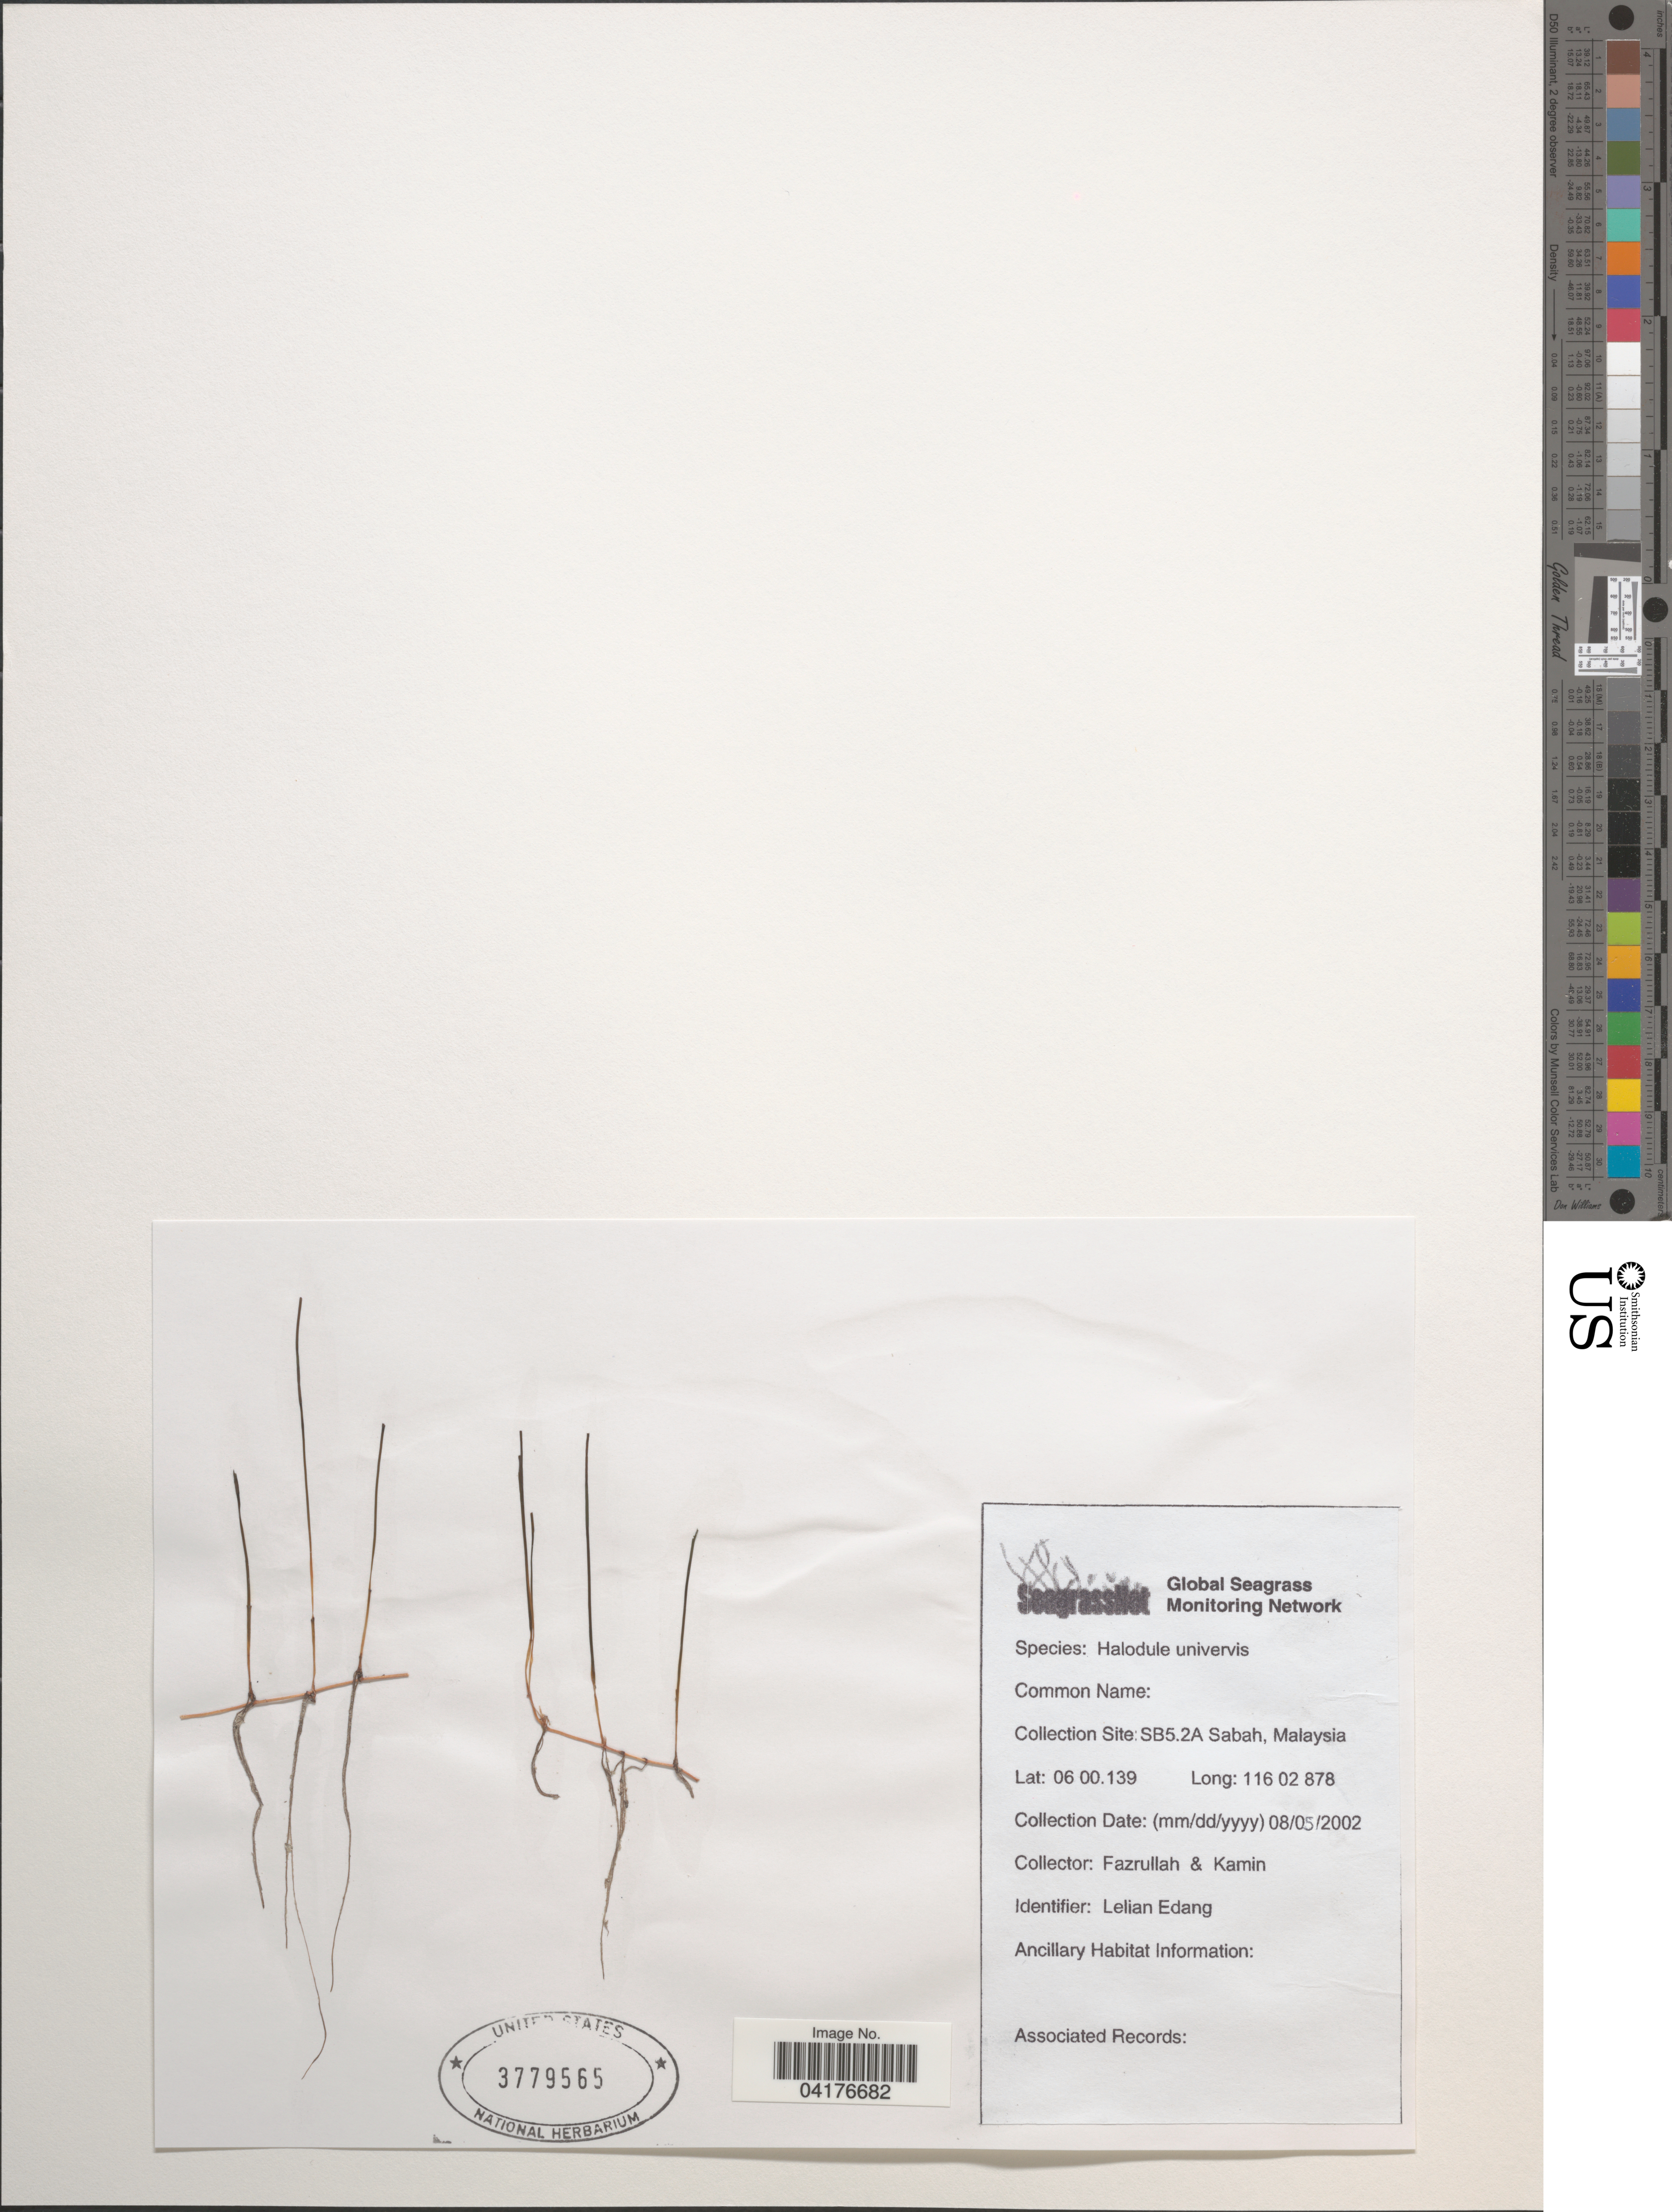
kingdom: Plantae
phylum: Tracheophyta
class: Liliopsida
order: Alismatales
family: Cymodoceaceae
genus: Halodule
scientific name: Halodule uninervis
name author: (Forssk.) Asch.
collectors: Fazrullah & Kamin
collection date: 2002-08-05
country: Malaysia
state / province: Sabah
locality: SB5.2A.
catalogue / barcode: US 3779565